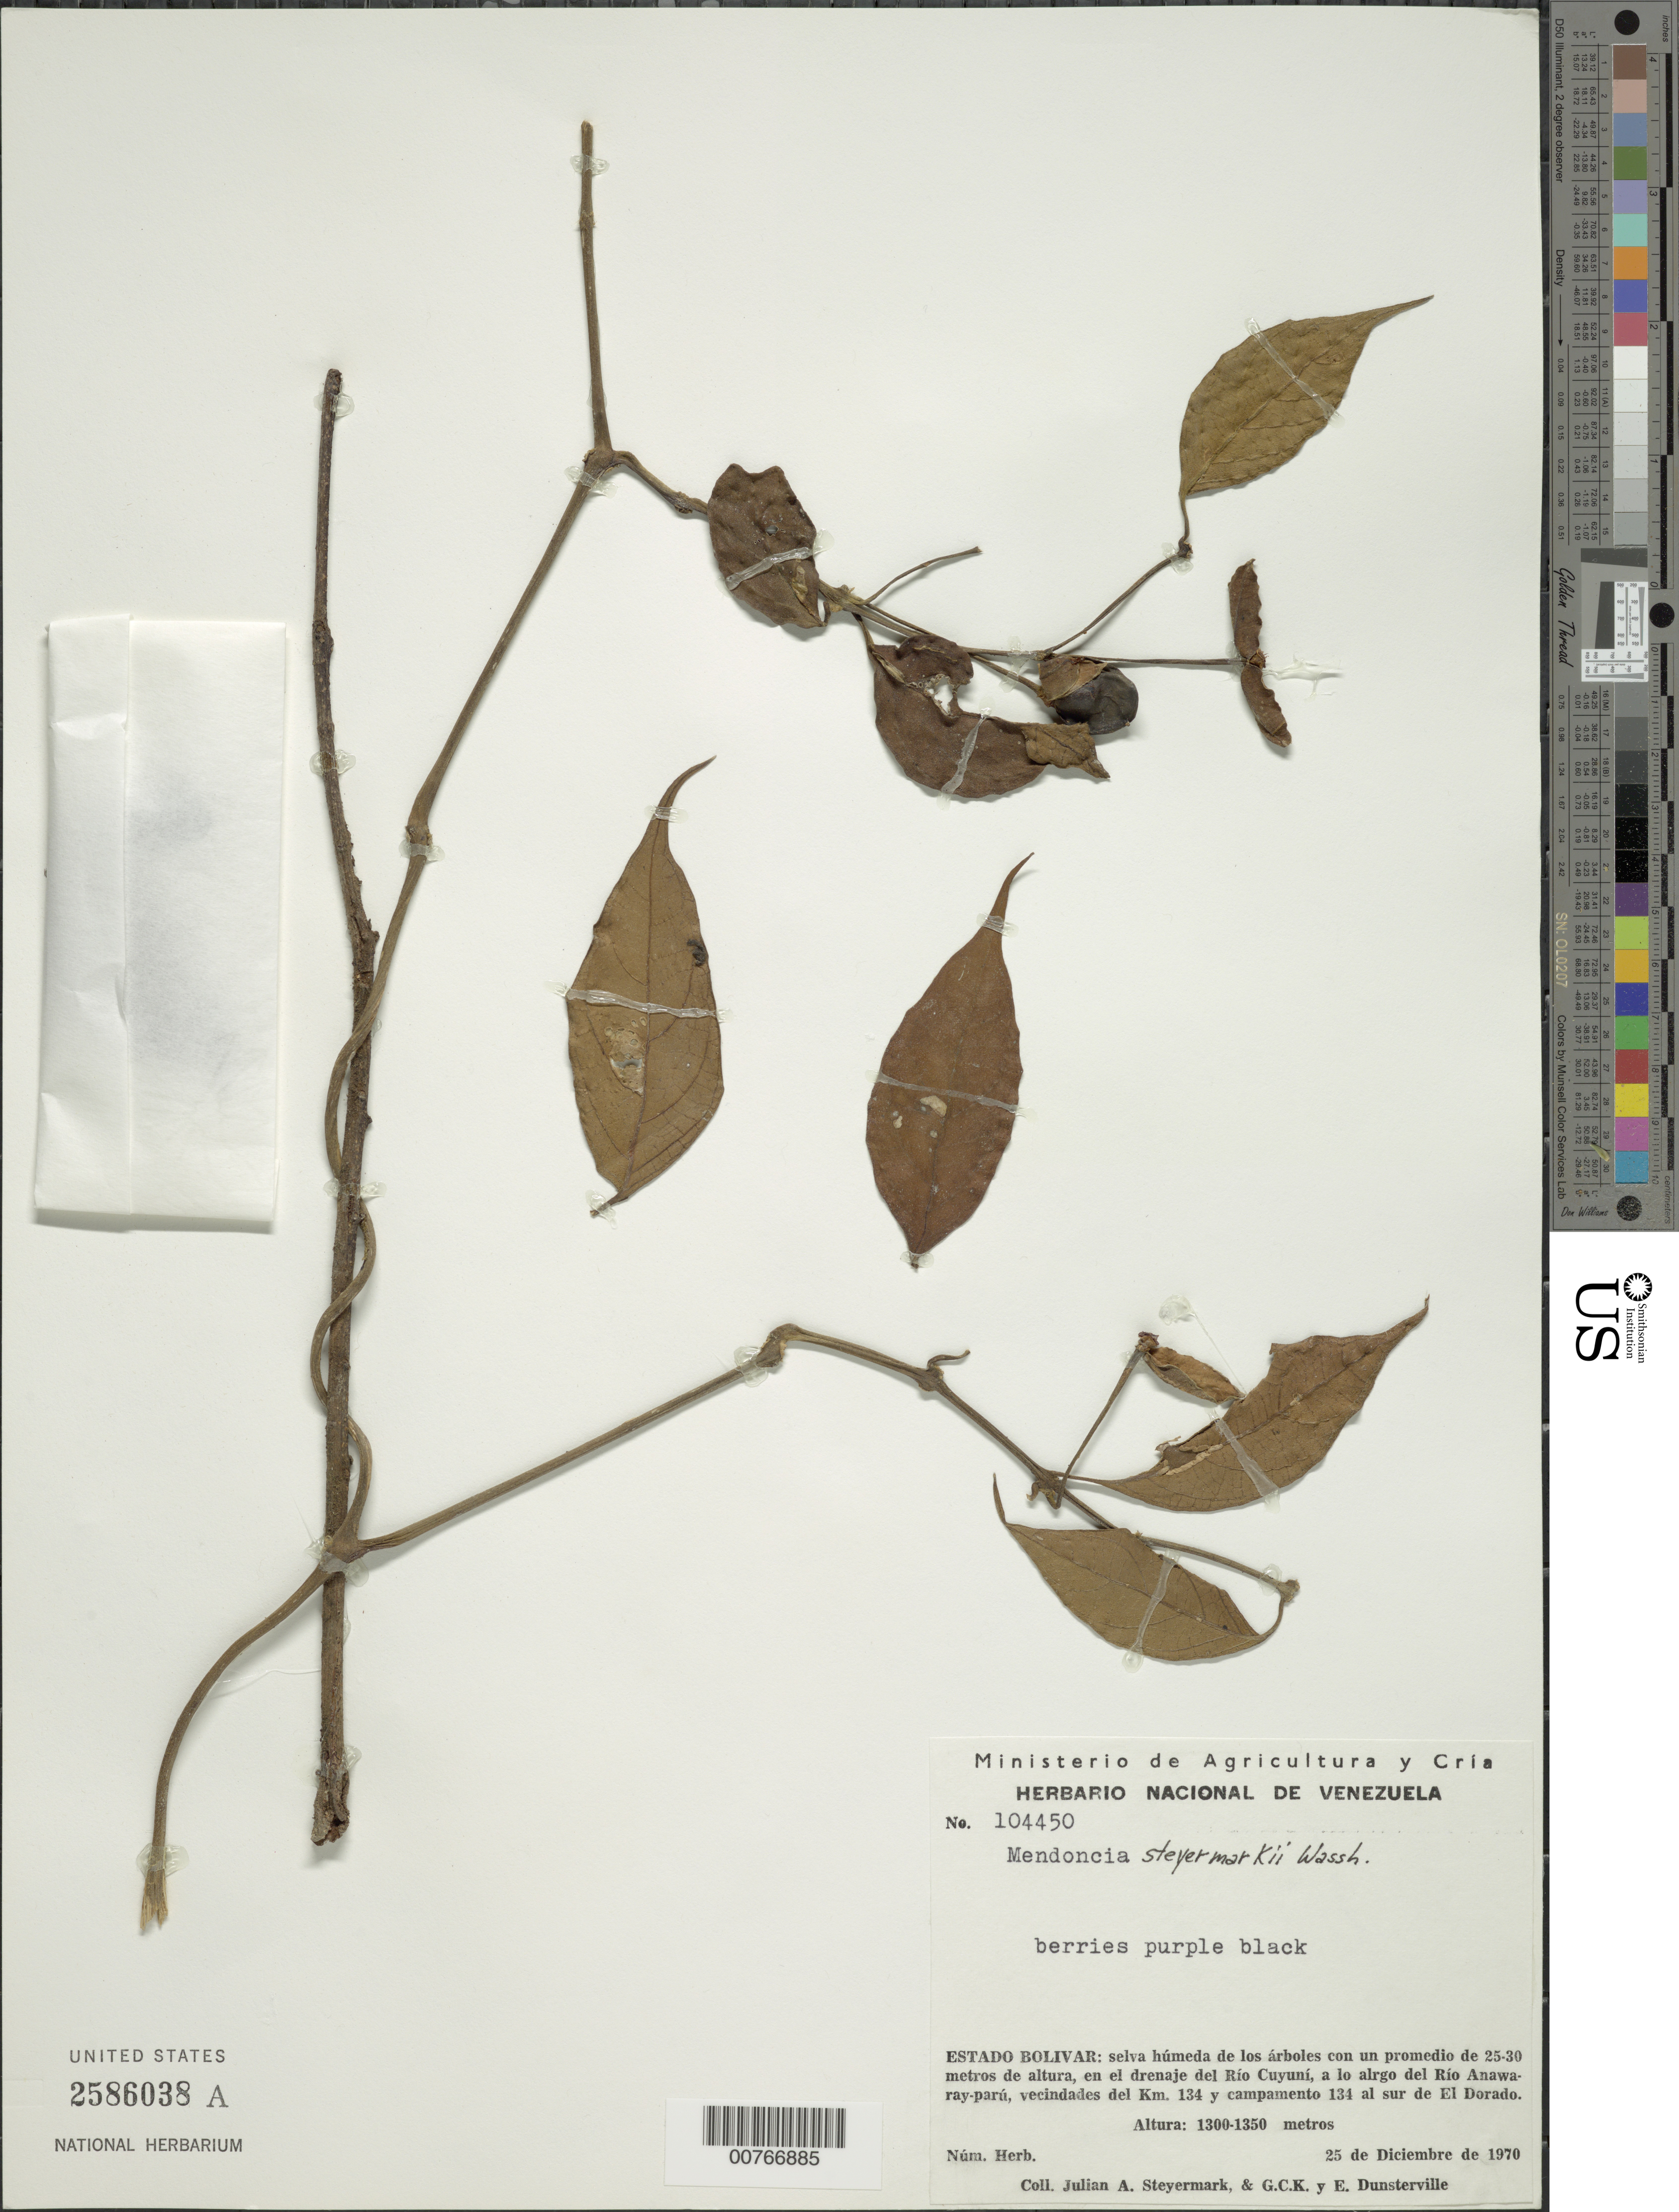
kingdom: Plantae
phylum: Tracheophyta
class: Magnoliopsida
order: Lamiales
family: Acanthaceae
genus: Mendoncia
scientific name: Mendoncia steyermarkii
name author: Wassh.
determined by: Wasshausen, Dieter C., (BOT), Smithsonian Institution - National Museum of Natural History (UNITED STATES)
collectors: J. Steyermark, G. C. K. Dunsterville & E. Dunsterville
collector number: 104450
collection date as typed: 25-Dec-70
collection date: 1970-12-25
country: Venezuela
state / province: Bolívar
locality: Río Cuyuní drainage, Río Anawaray-parú, vic. del km. 134 y campamento 134 S of El Dorado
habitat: Selva húmeda de los arboles; a lo largo del río; selva con un promedio de 25-30 metros de altura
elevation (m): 1300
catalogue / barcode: US 2586038A